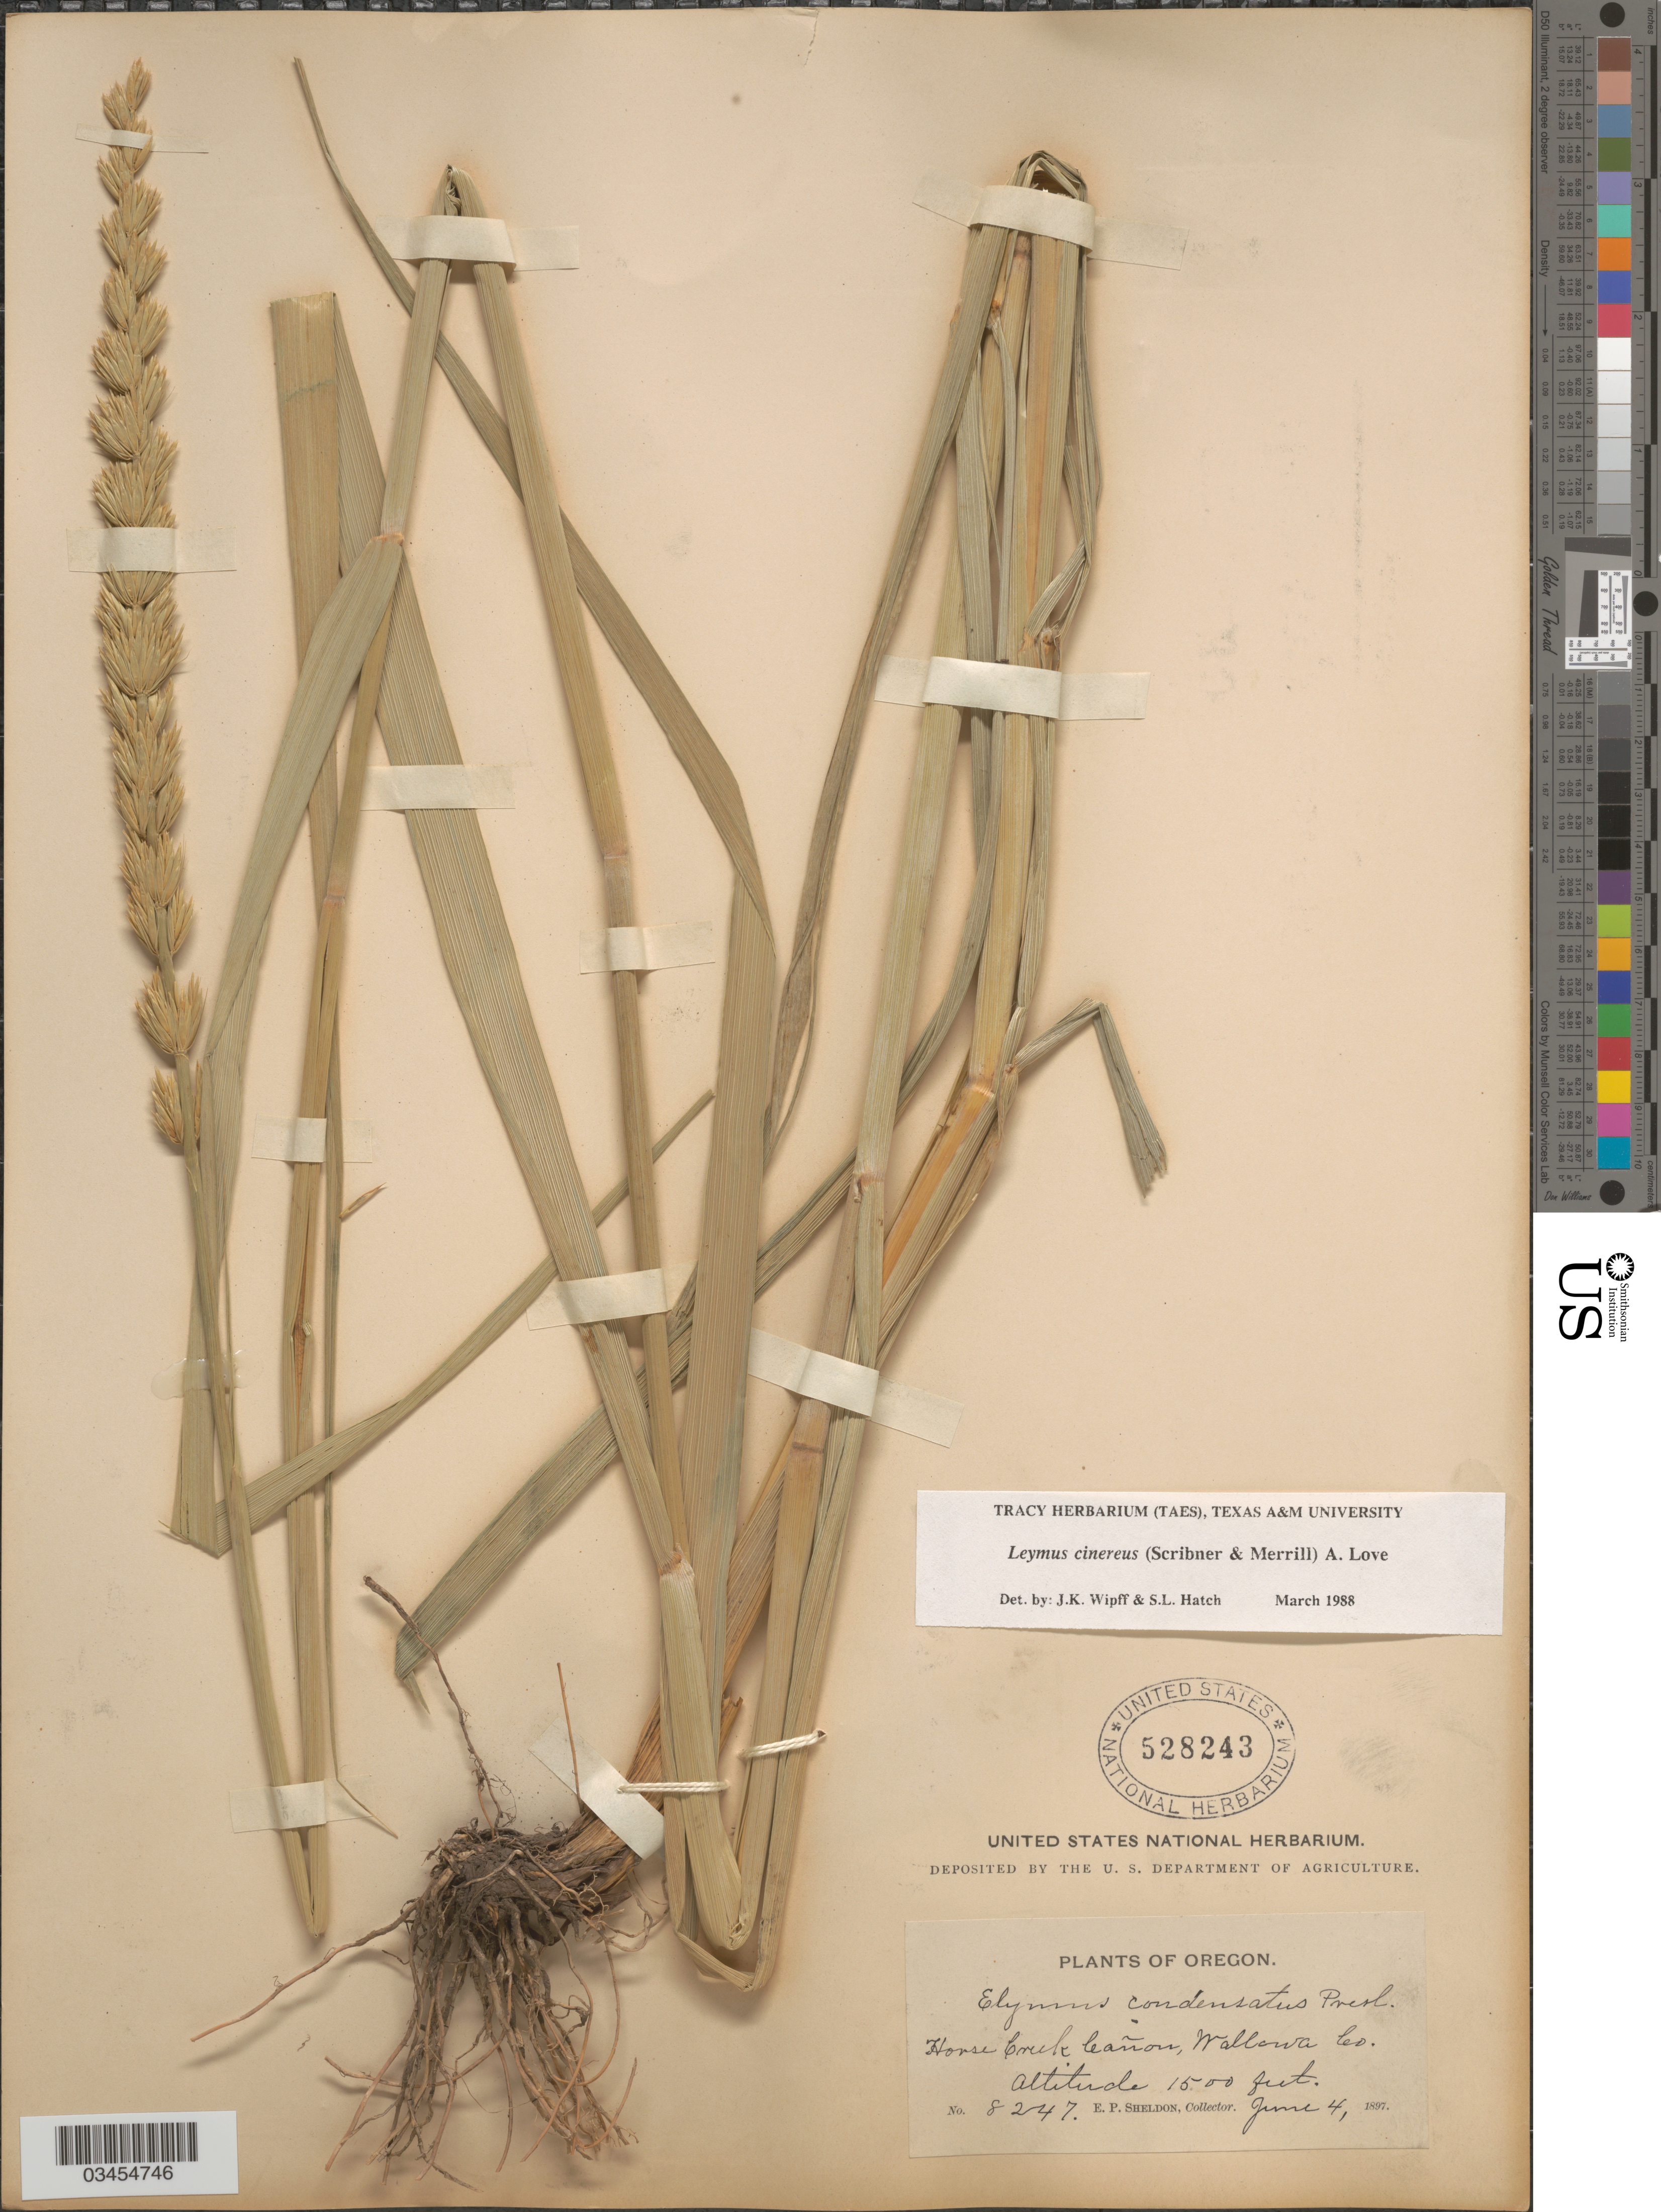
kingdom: Plantae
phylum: Tracheophyta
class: Liliopsida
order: Poales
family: Poaceae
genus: Leymus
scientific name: Leymus cinereus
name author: (Scribn. & Merr.) Á. Löve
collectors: E. P. Sheldon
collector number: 8247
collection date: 1897-06-04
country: United States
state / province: Oregon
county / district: Wallowa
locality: Horse Creek Cañon, Wallowa Co.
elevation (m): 457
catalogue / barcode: US 528243